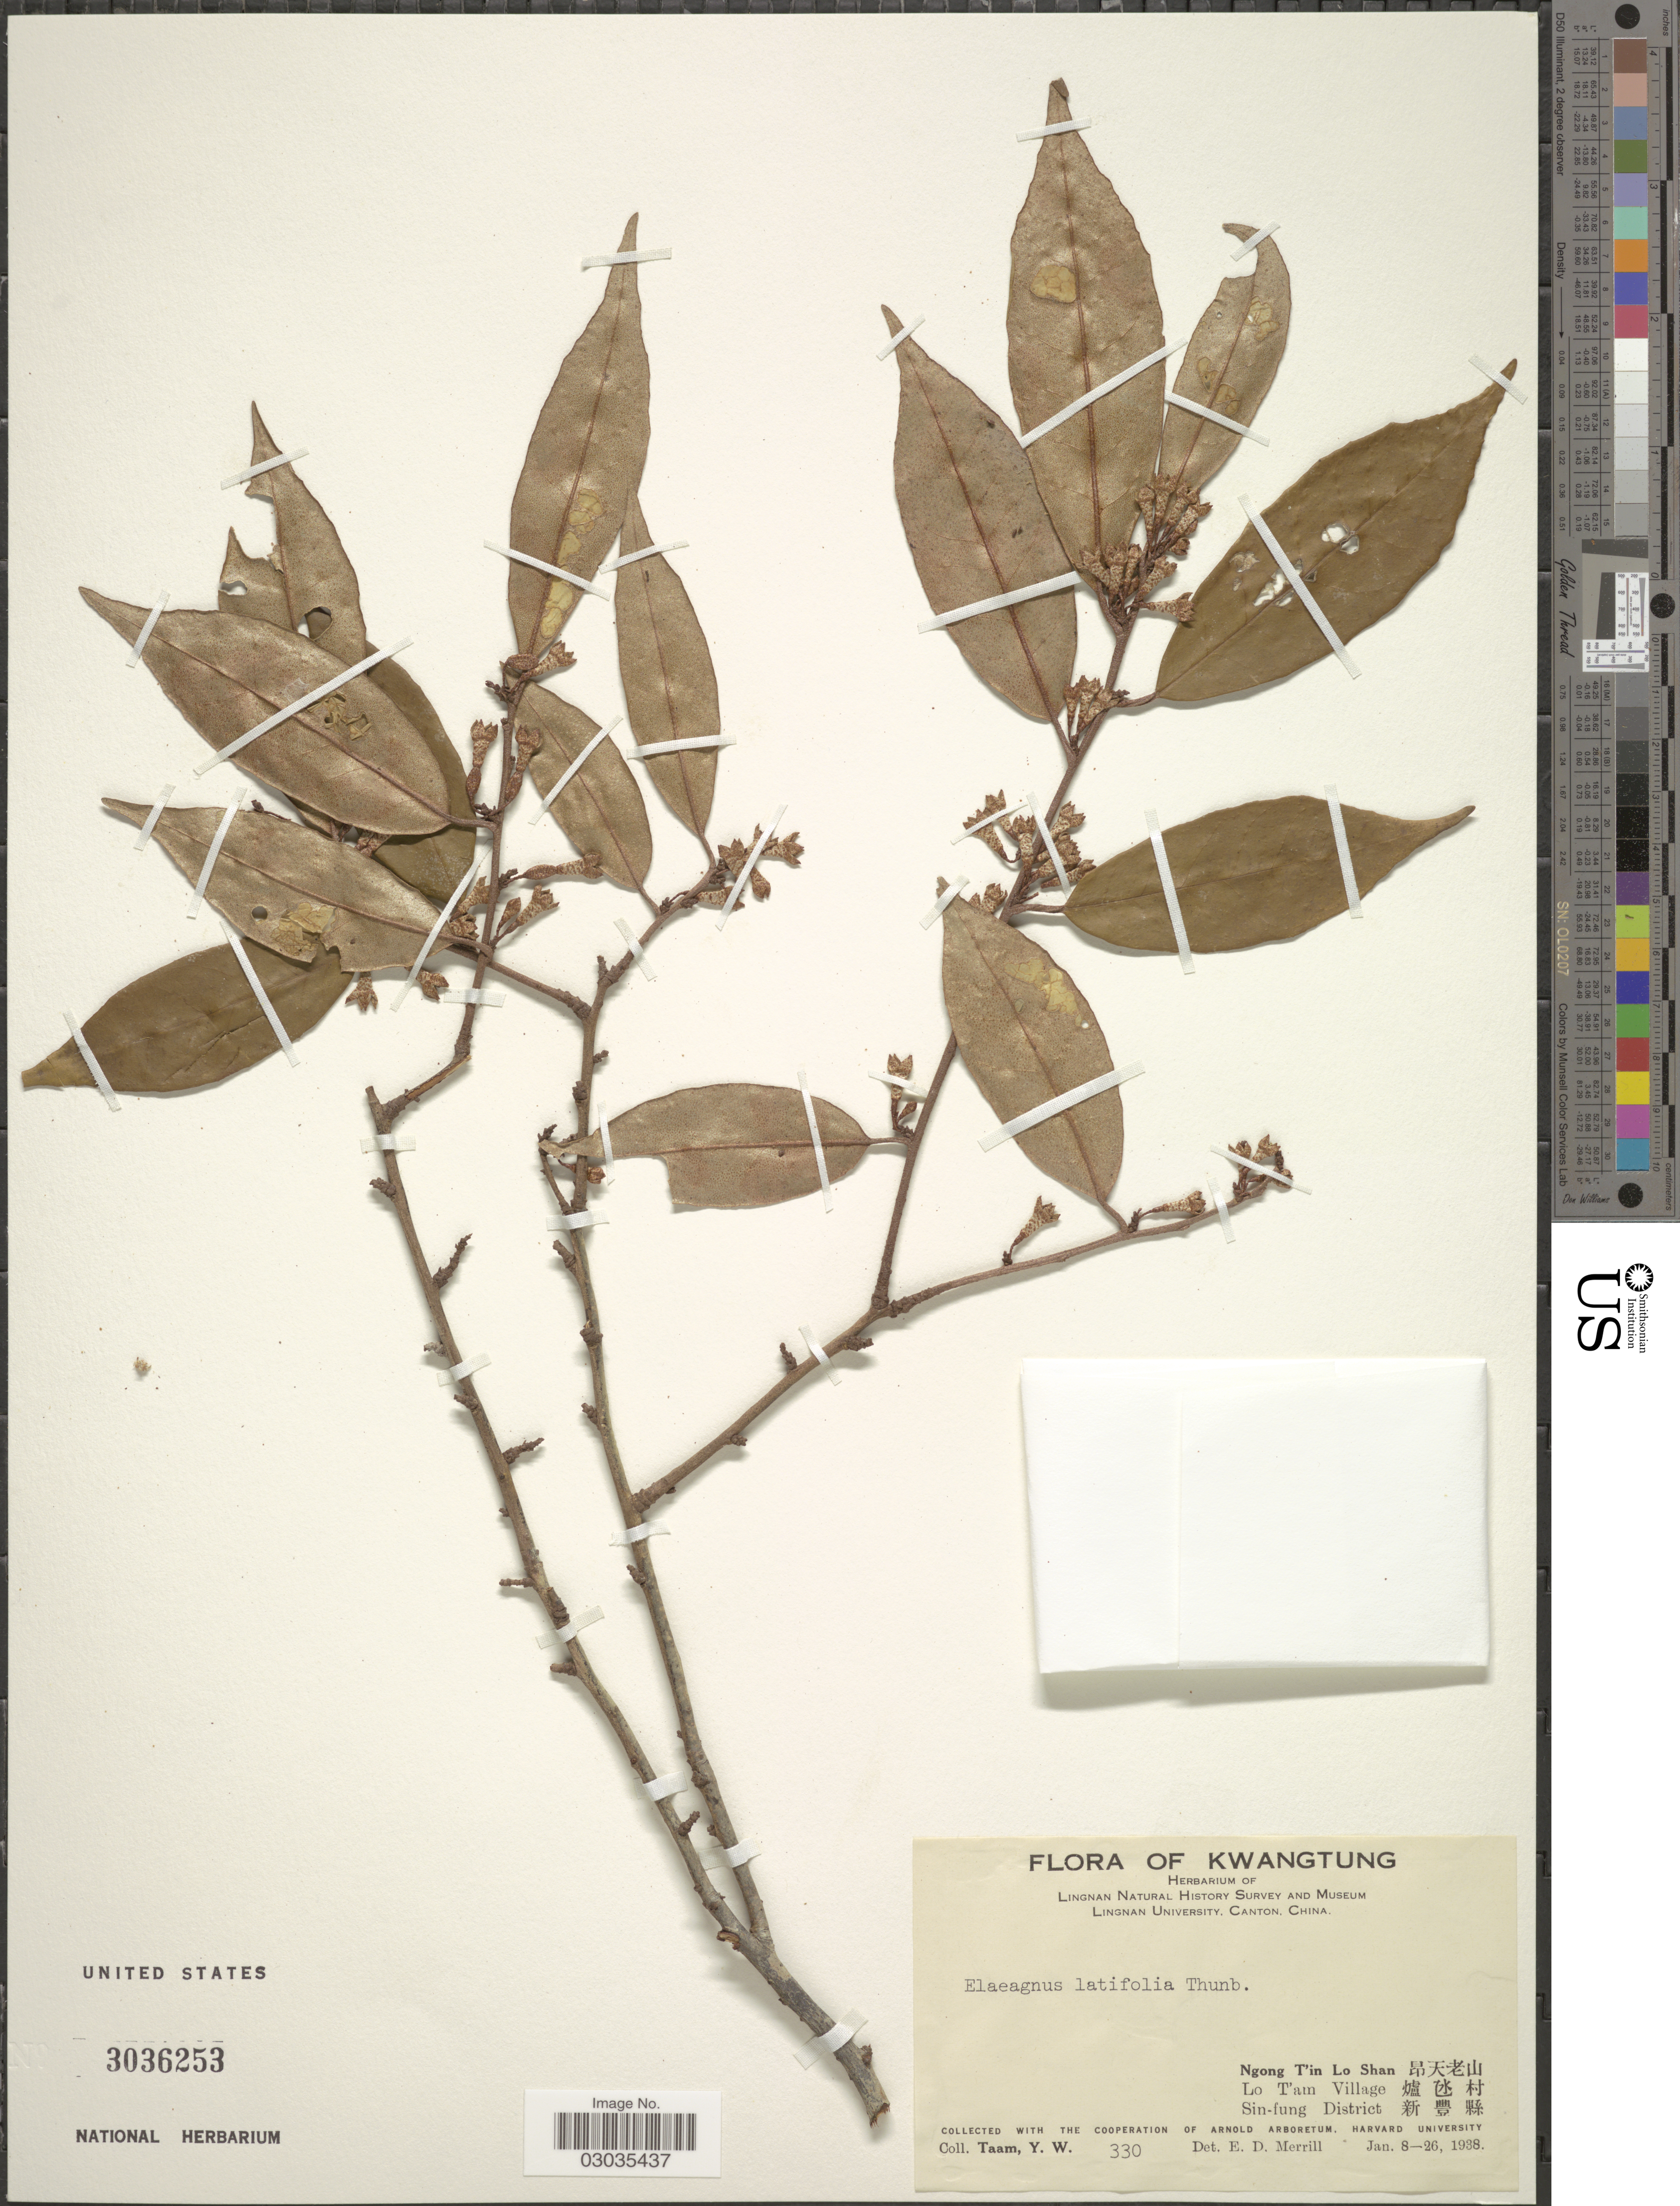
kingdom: Plantae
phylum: Tracheophyta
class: Magnoliopsida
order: Rosales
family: Elaeagnaceae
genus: Elaeagnus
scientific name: Elaeagnus latifolia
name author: L.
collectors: Y. W. Taam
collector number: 330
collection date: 1938-01-08/1938-01-26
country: China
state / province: Guangdong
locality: Kwangtung, Ngong T'in Lo Shan, Lo T'am Village, Sin-fung District.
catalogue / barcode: US 3036253